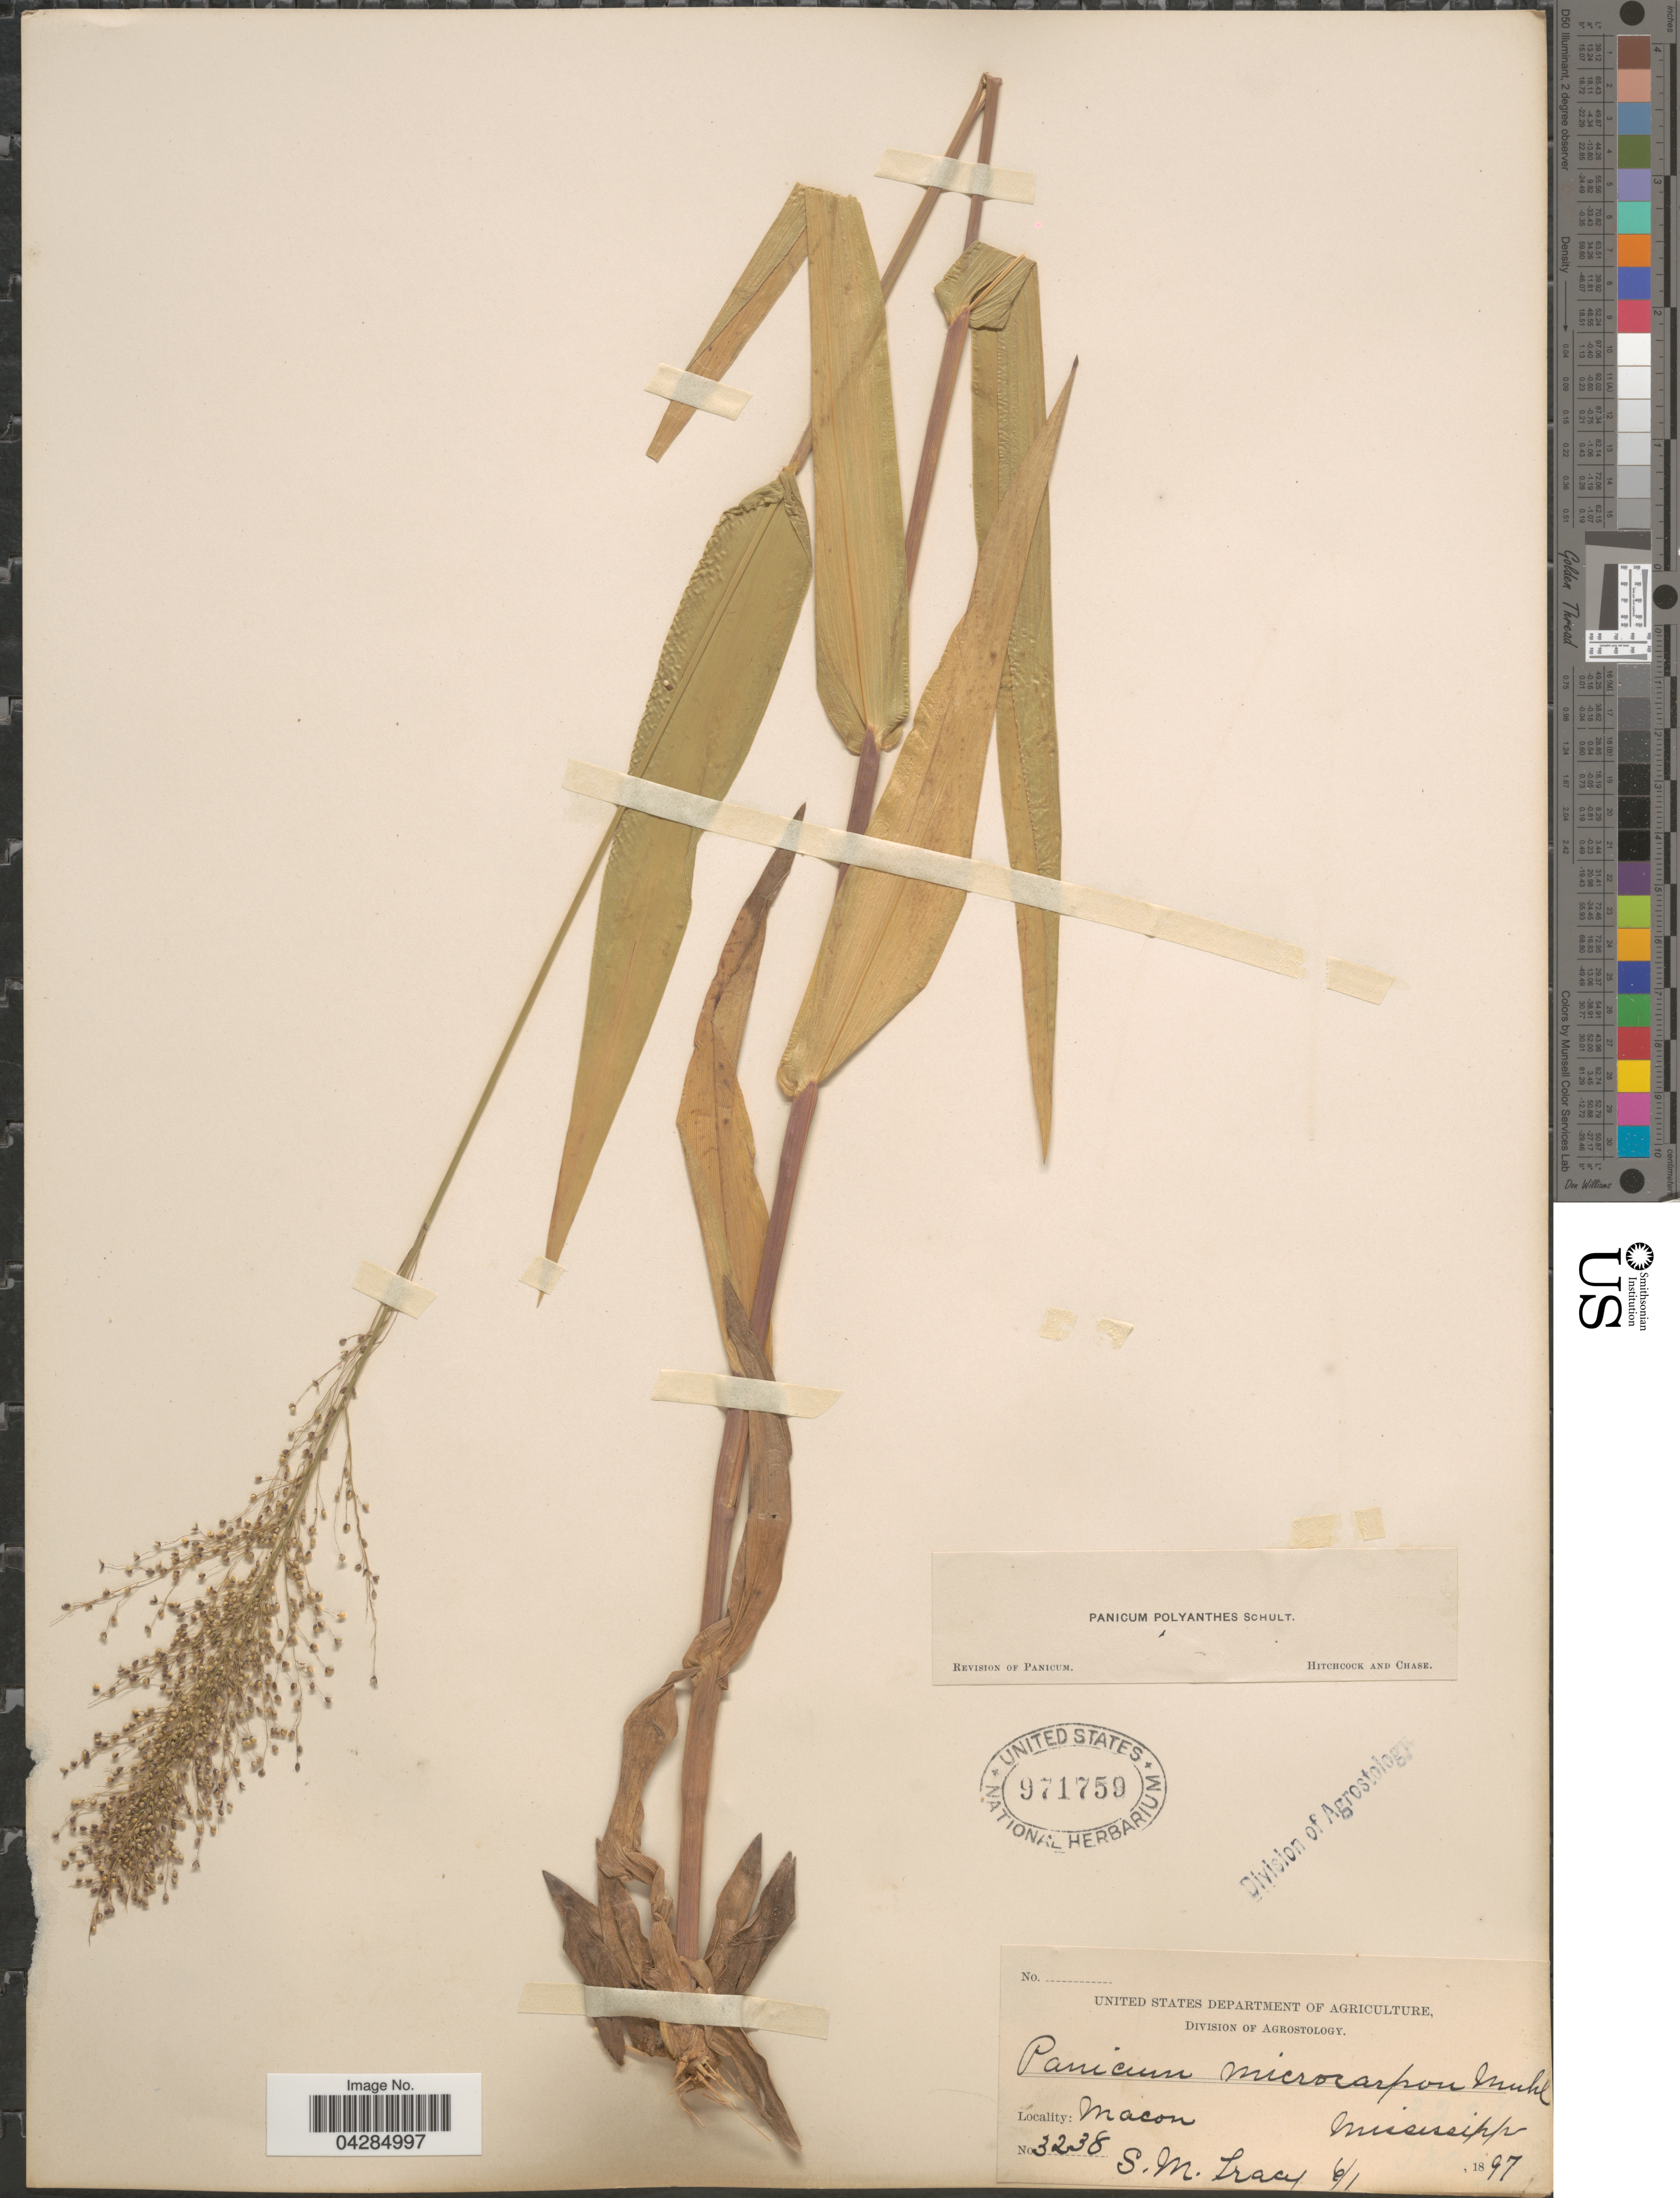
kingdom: Plantae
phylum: Tracheophyta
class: Liliopsida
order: Poales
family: Poaceae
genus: Dichanthelium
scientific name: Dichanthelium portoricense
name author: (Desv. ex Ham.) B.F. Hansen & Wunderlin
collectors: S. M. Tracy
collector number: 3238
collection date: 1897-06-01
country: United States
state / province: Mississippi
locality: Macon.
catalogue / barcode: US 971759